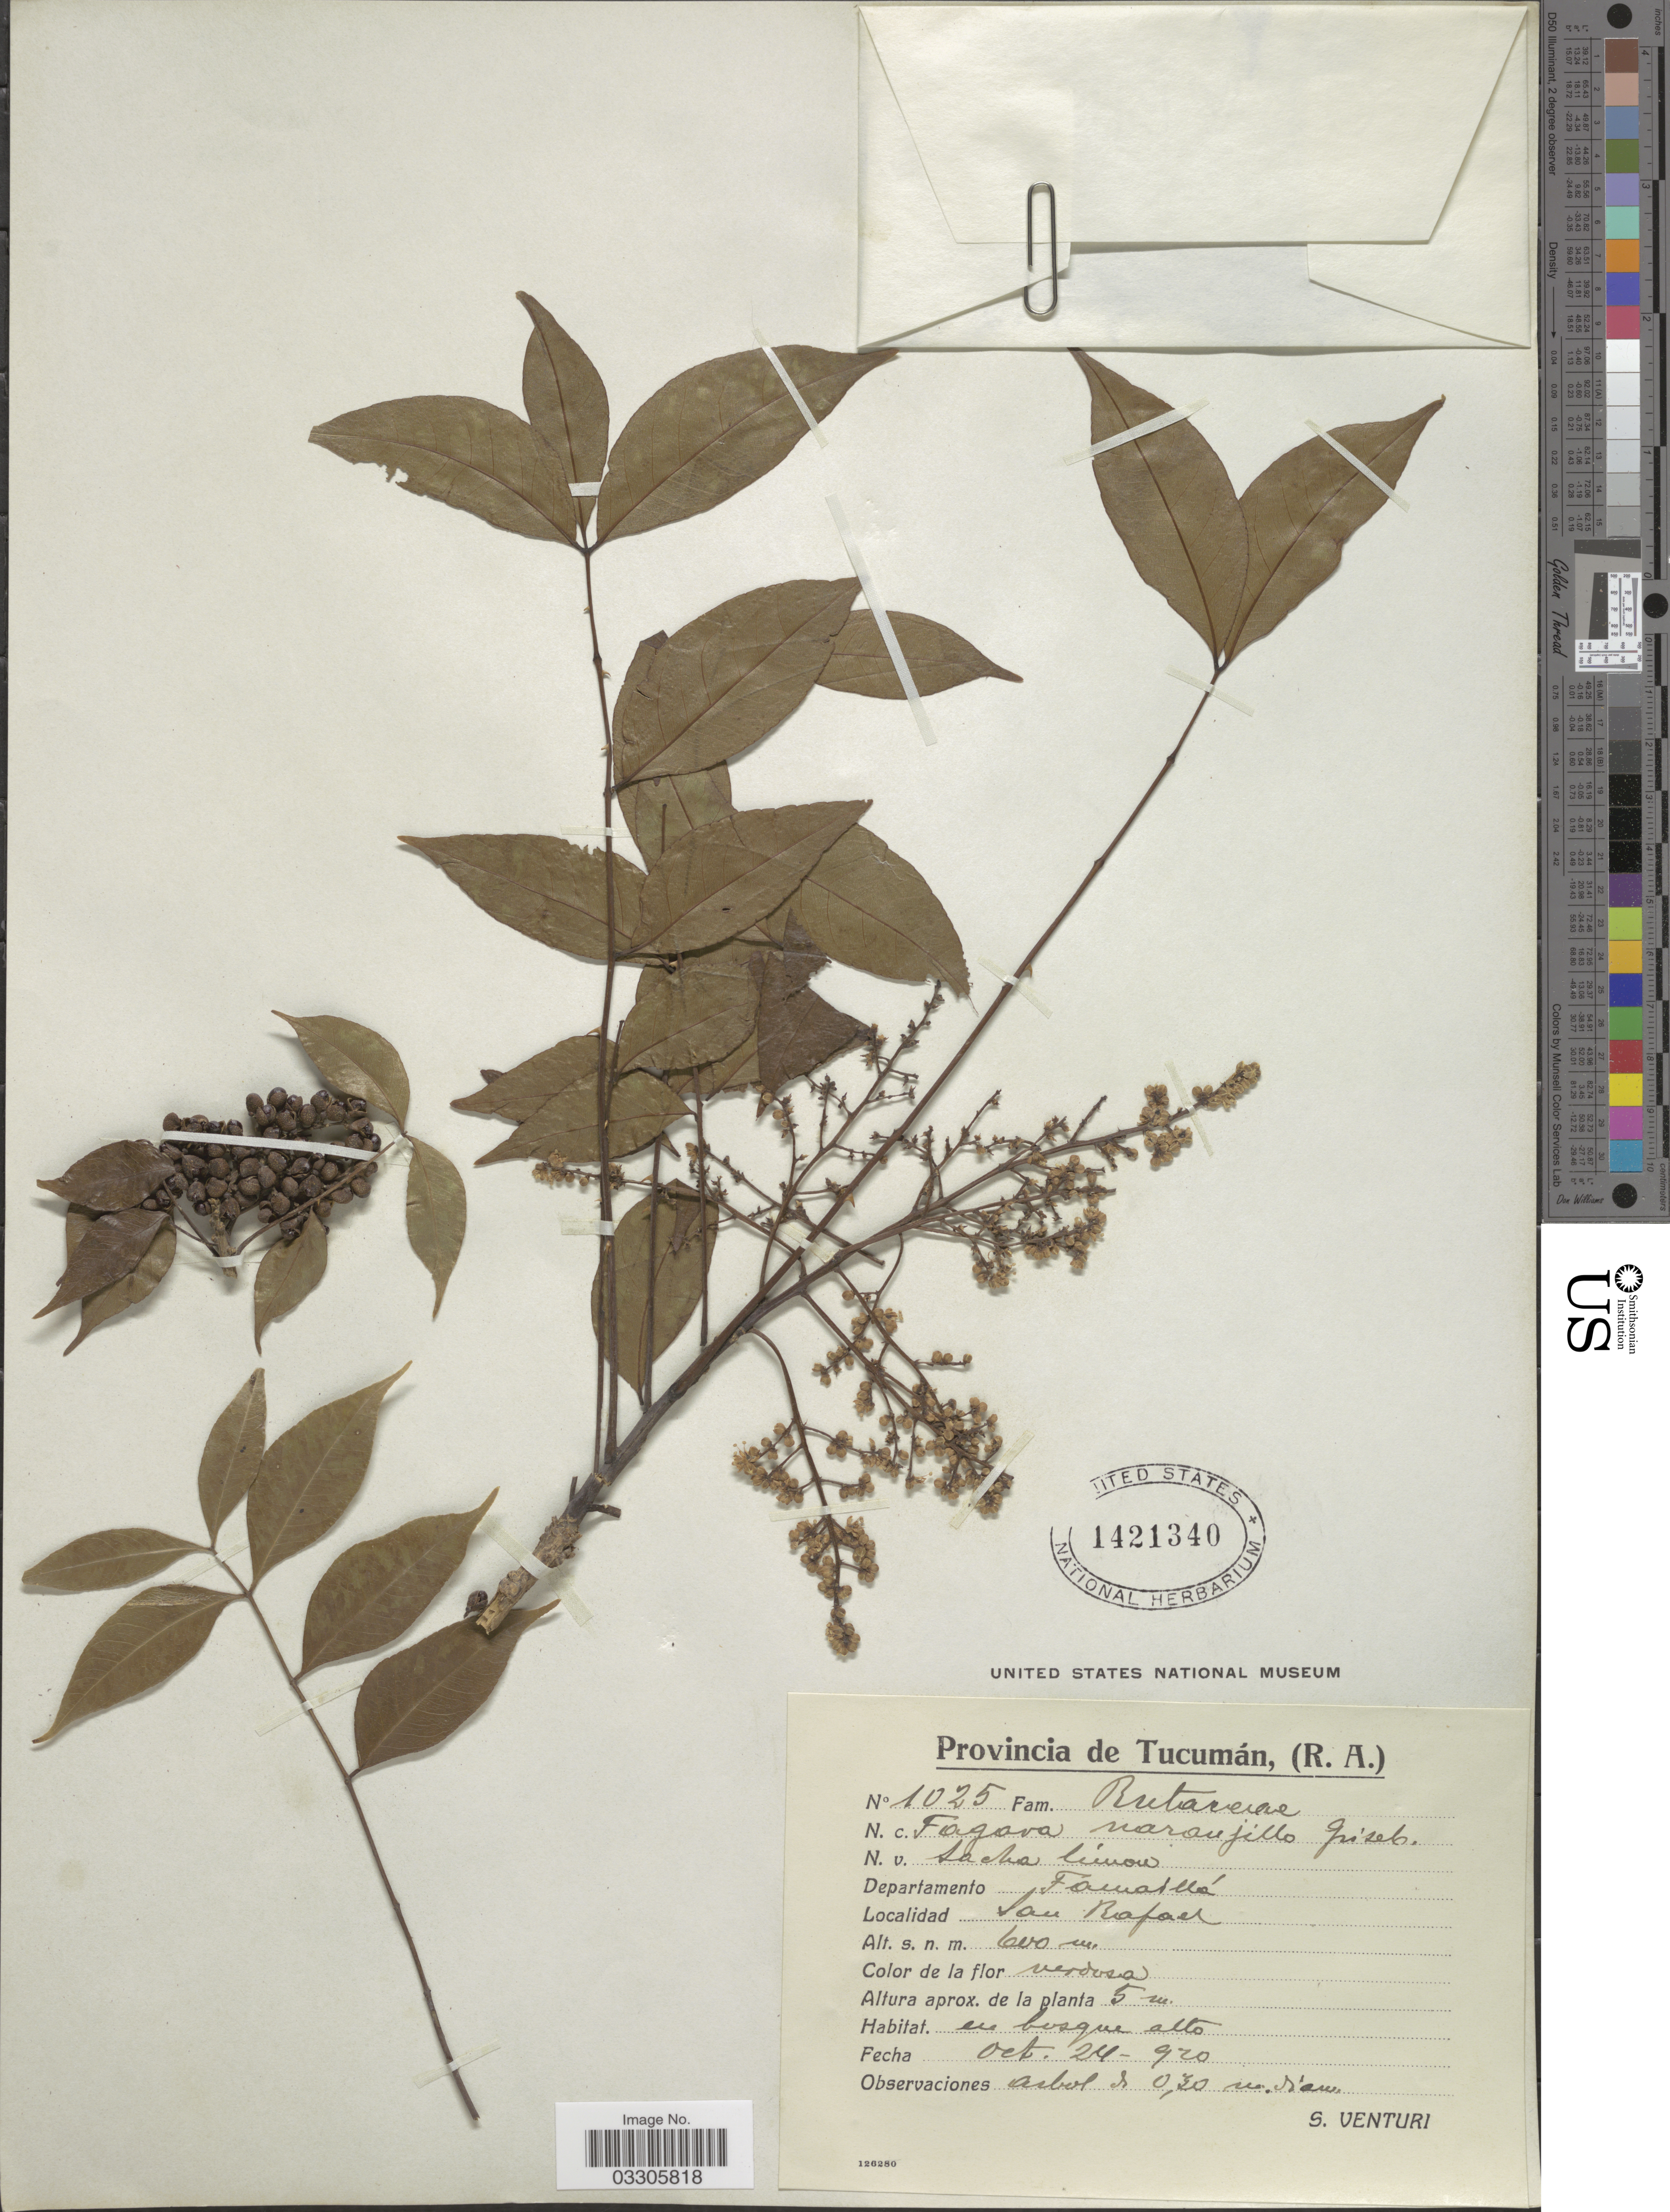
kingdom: Plantae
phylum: Tracheophyta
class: Magnoliopsida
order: Sapindales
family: Rutaceae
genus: Zanthoxylum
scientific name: Zanthoxylum naranjillo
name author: Griseb.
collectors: S. Venturi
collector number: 1025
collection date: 1920-10-24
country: Argentina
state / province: Tucuman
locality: Departamento Famaillá, San Rafael.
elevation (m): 600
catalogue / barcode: US 1421340